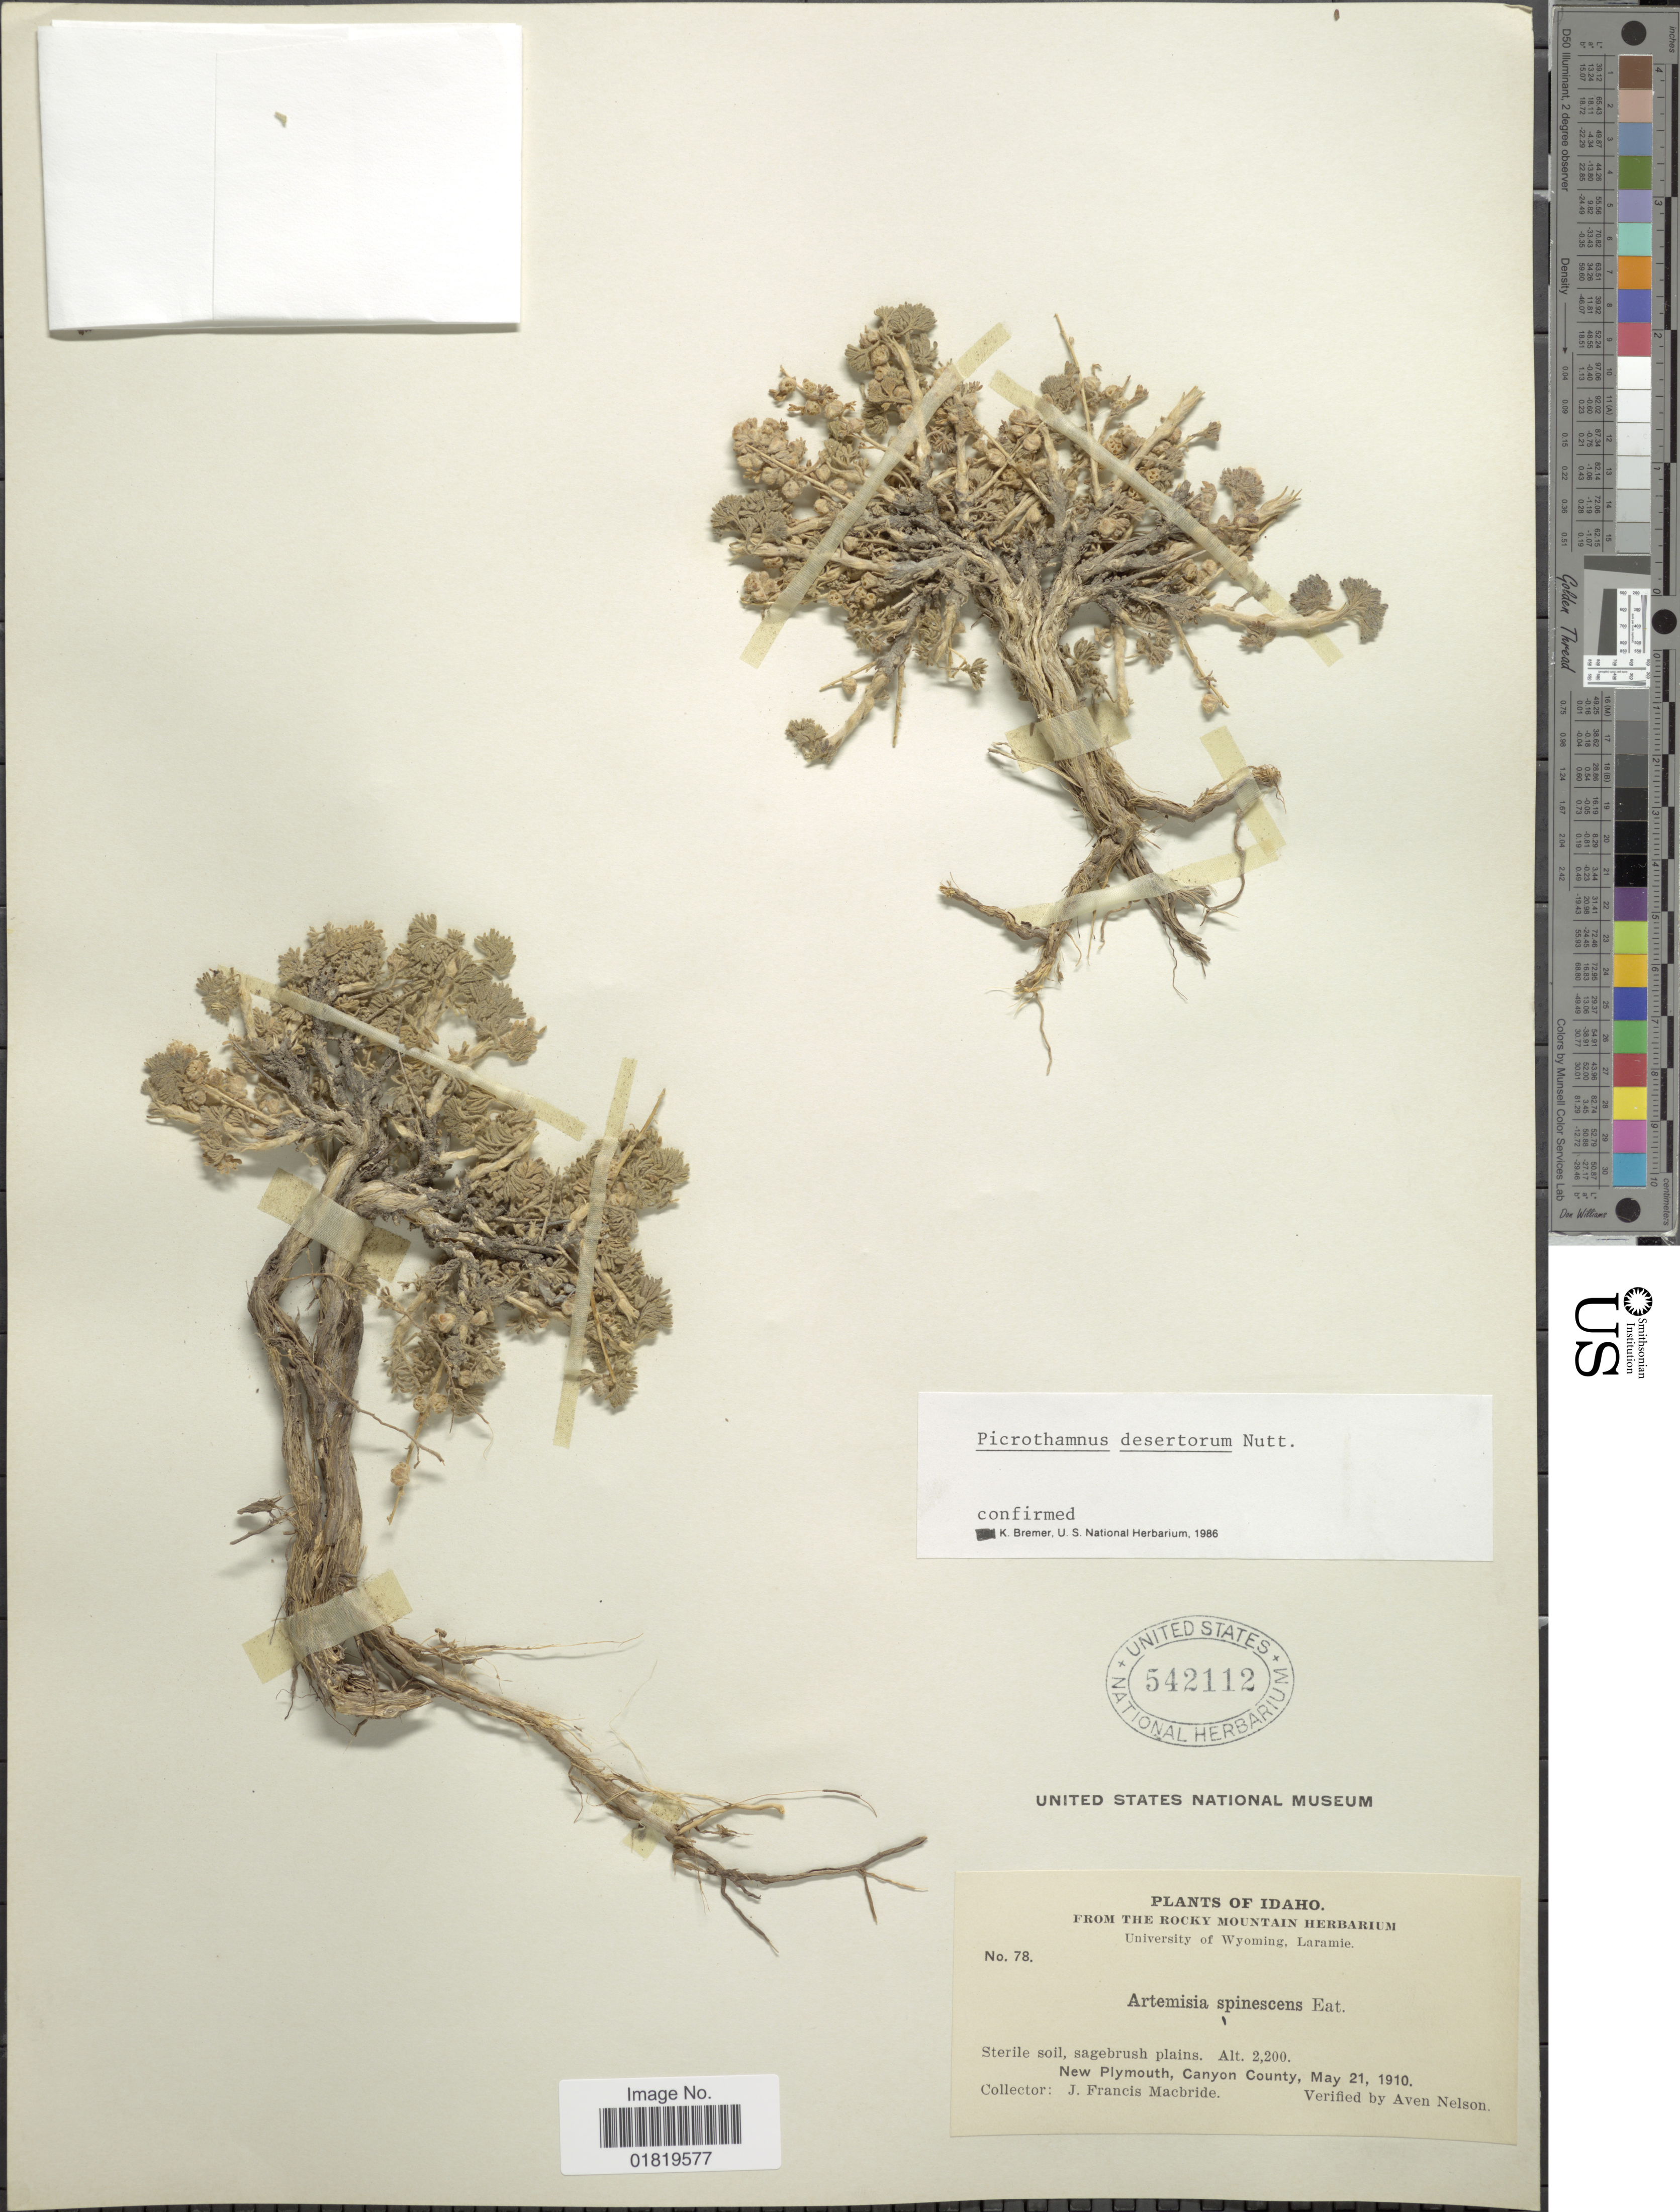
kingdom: Plantae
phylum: Tracheophyta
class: Magnoliopsida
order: Asterales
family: Asteraceae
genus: Picrothamnus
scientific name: Picrothamnus desertorum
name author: Nutt.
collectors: J. F. Macbride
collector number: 78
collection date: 1910-05-21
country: United States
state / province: Idaho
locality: New Plymouth, Canyon County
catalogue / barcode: US 542112